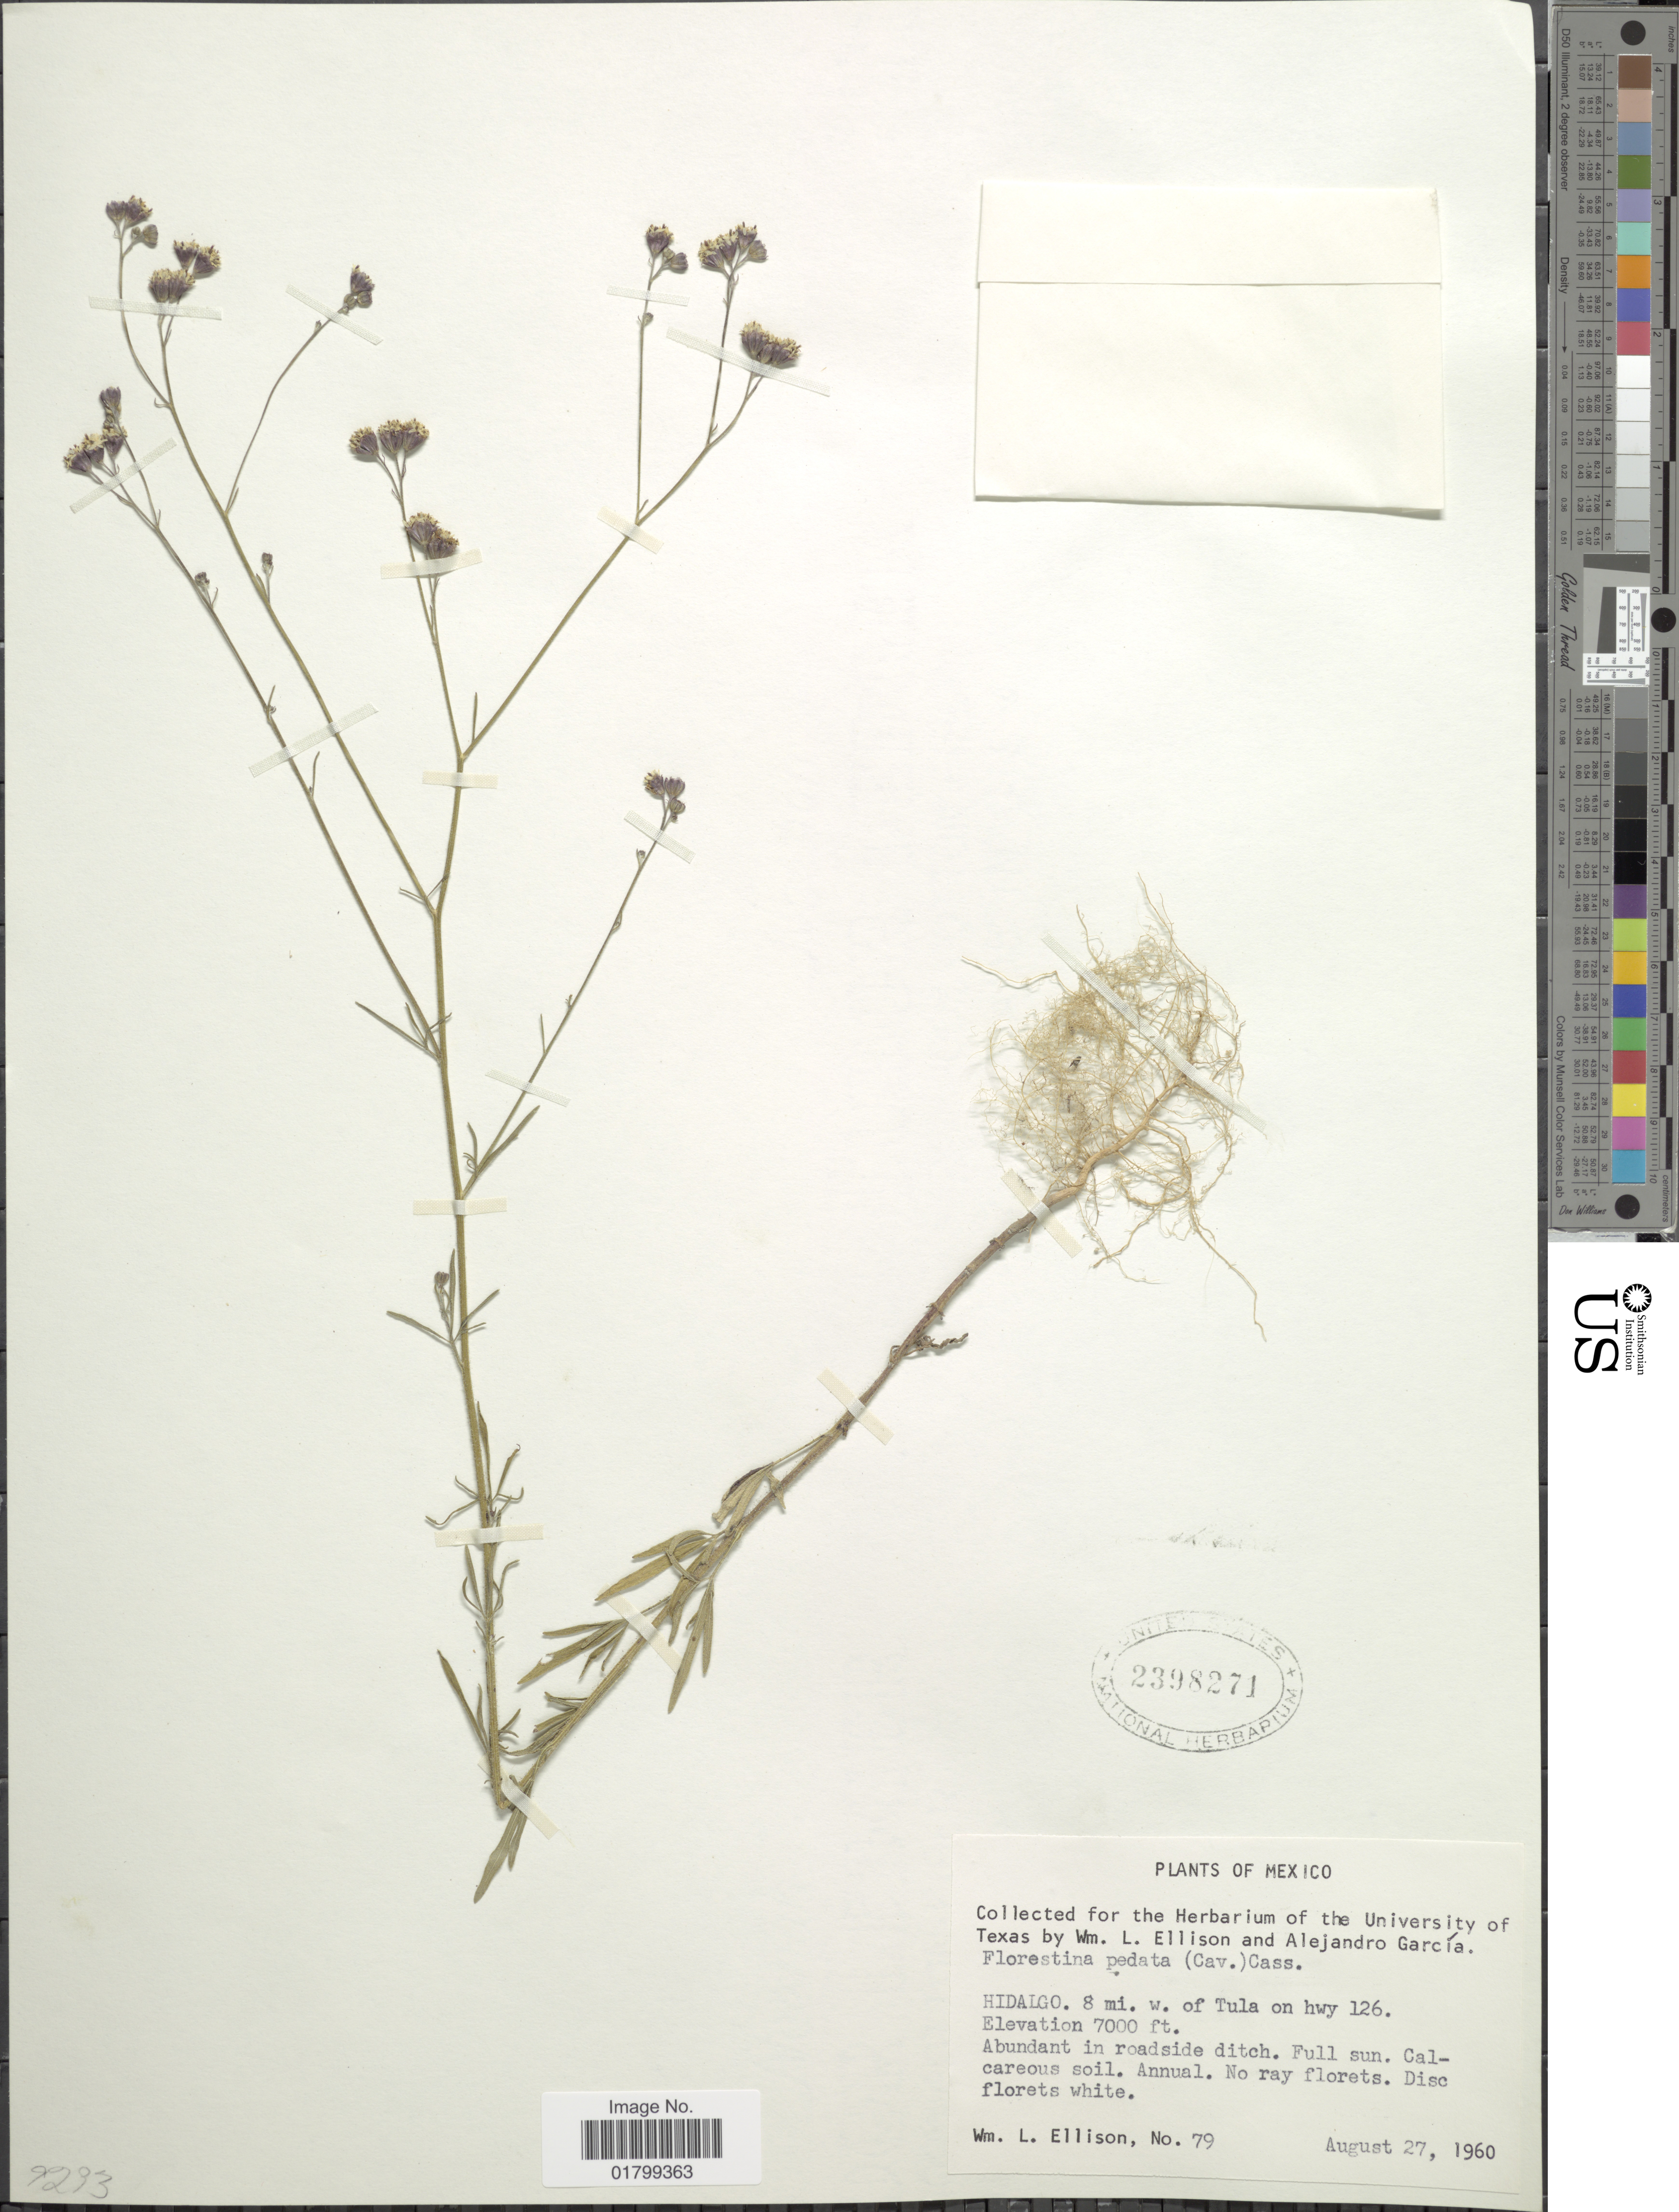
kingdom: Plantae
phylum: Tracheophyta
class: Magnoliopsida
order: Asterales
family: Asteraceae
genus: Florestina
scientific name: Florestina pedata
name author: (Cav.) Cass.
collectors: W. L. Ellison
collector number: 79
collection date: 1960-08-27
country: Mexico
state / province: Hidalgo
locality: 8 mi. w. of Tula on hwy 126.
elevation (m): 2134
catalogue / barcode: US 2398271